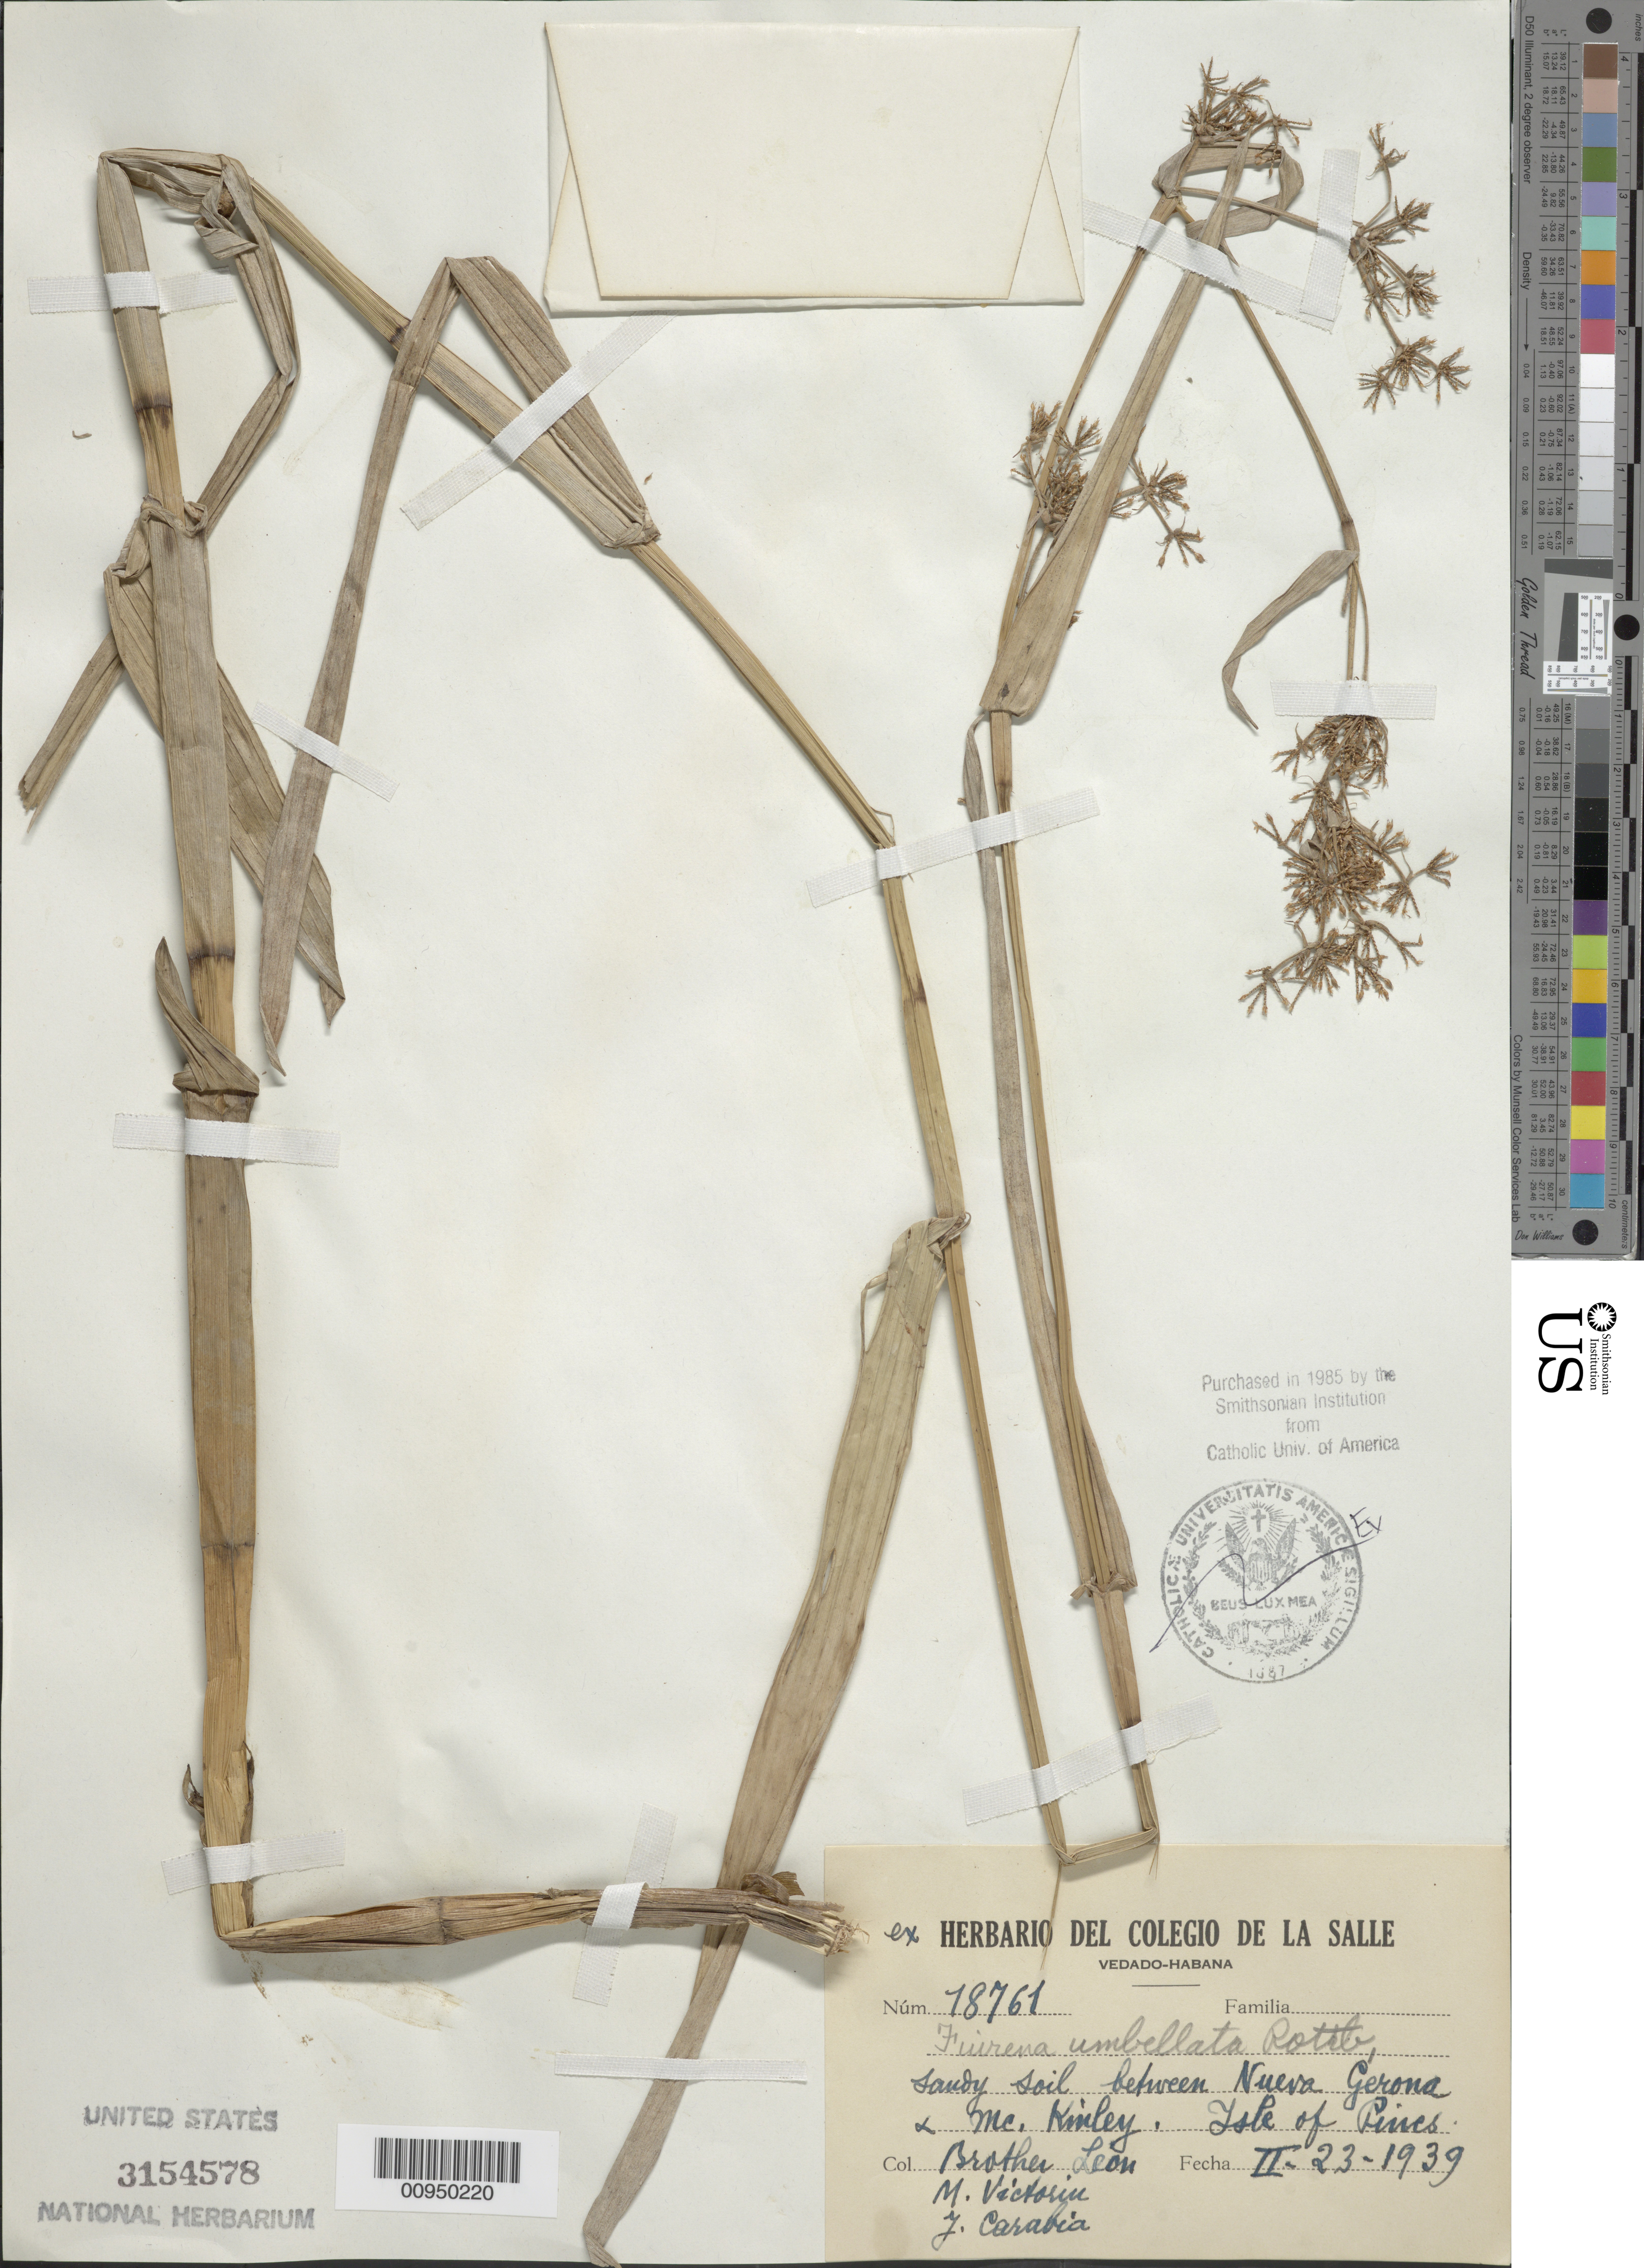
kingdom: Plantae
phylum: Tracheophyta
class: Liliopsida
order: Poales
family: Cyperaceae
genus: Fuirena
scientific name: Fuirena umbellata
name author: Rottb.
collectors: Bro. León, F. Victorin & J. Carabia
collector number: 18761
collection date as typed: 23 Feb 1939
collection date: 1939-02-23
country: Cuba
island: Isla de la Juventud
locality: Isle of Pines, between Nueva Gerona and McKinley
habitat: Sandy soil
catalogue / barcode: US 3154578